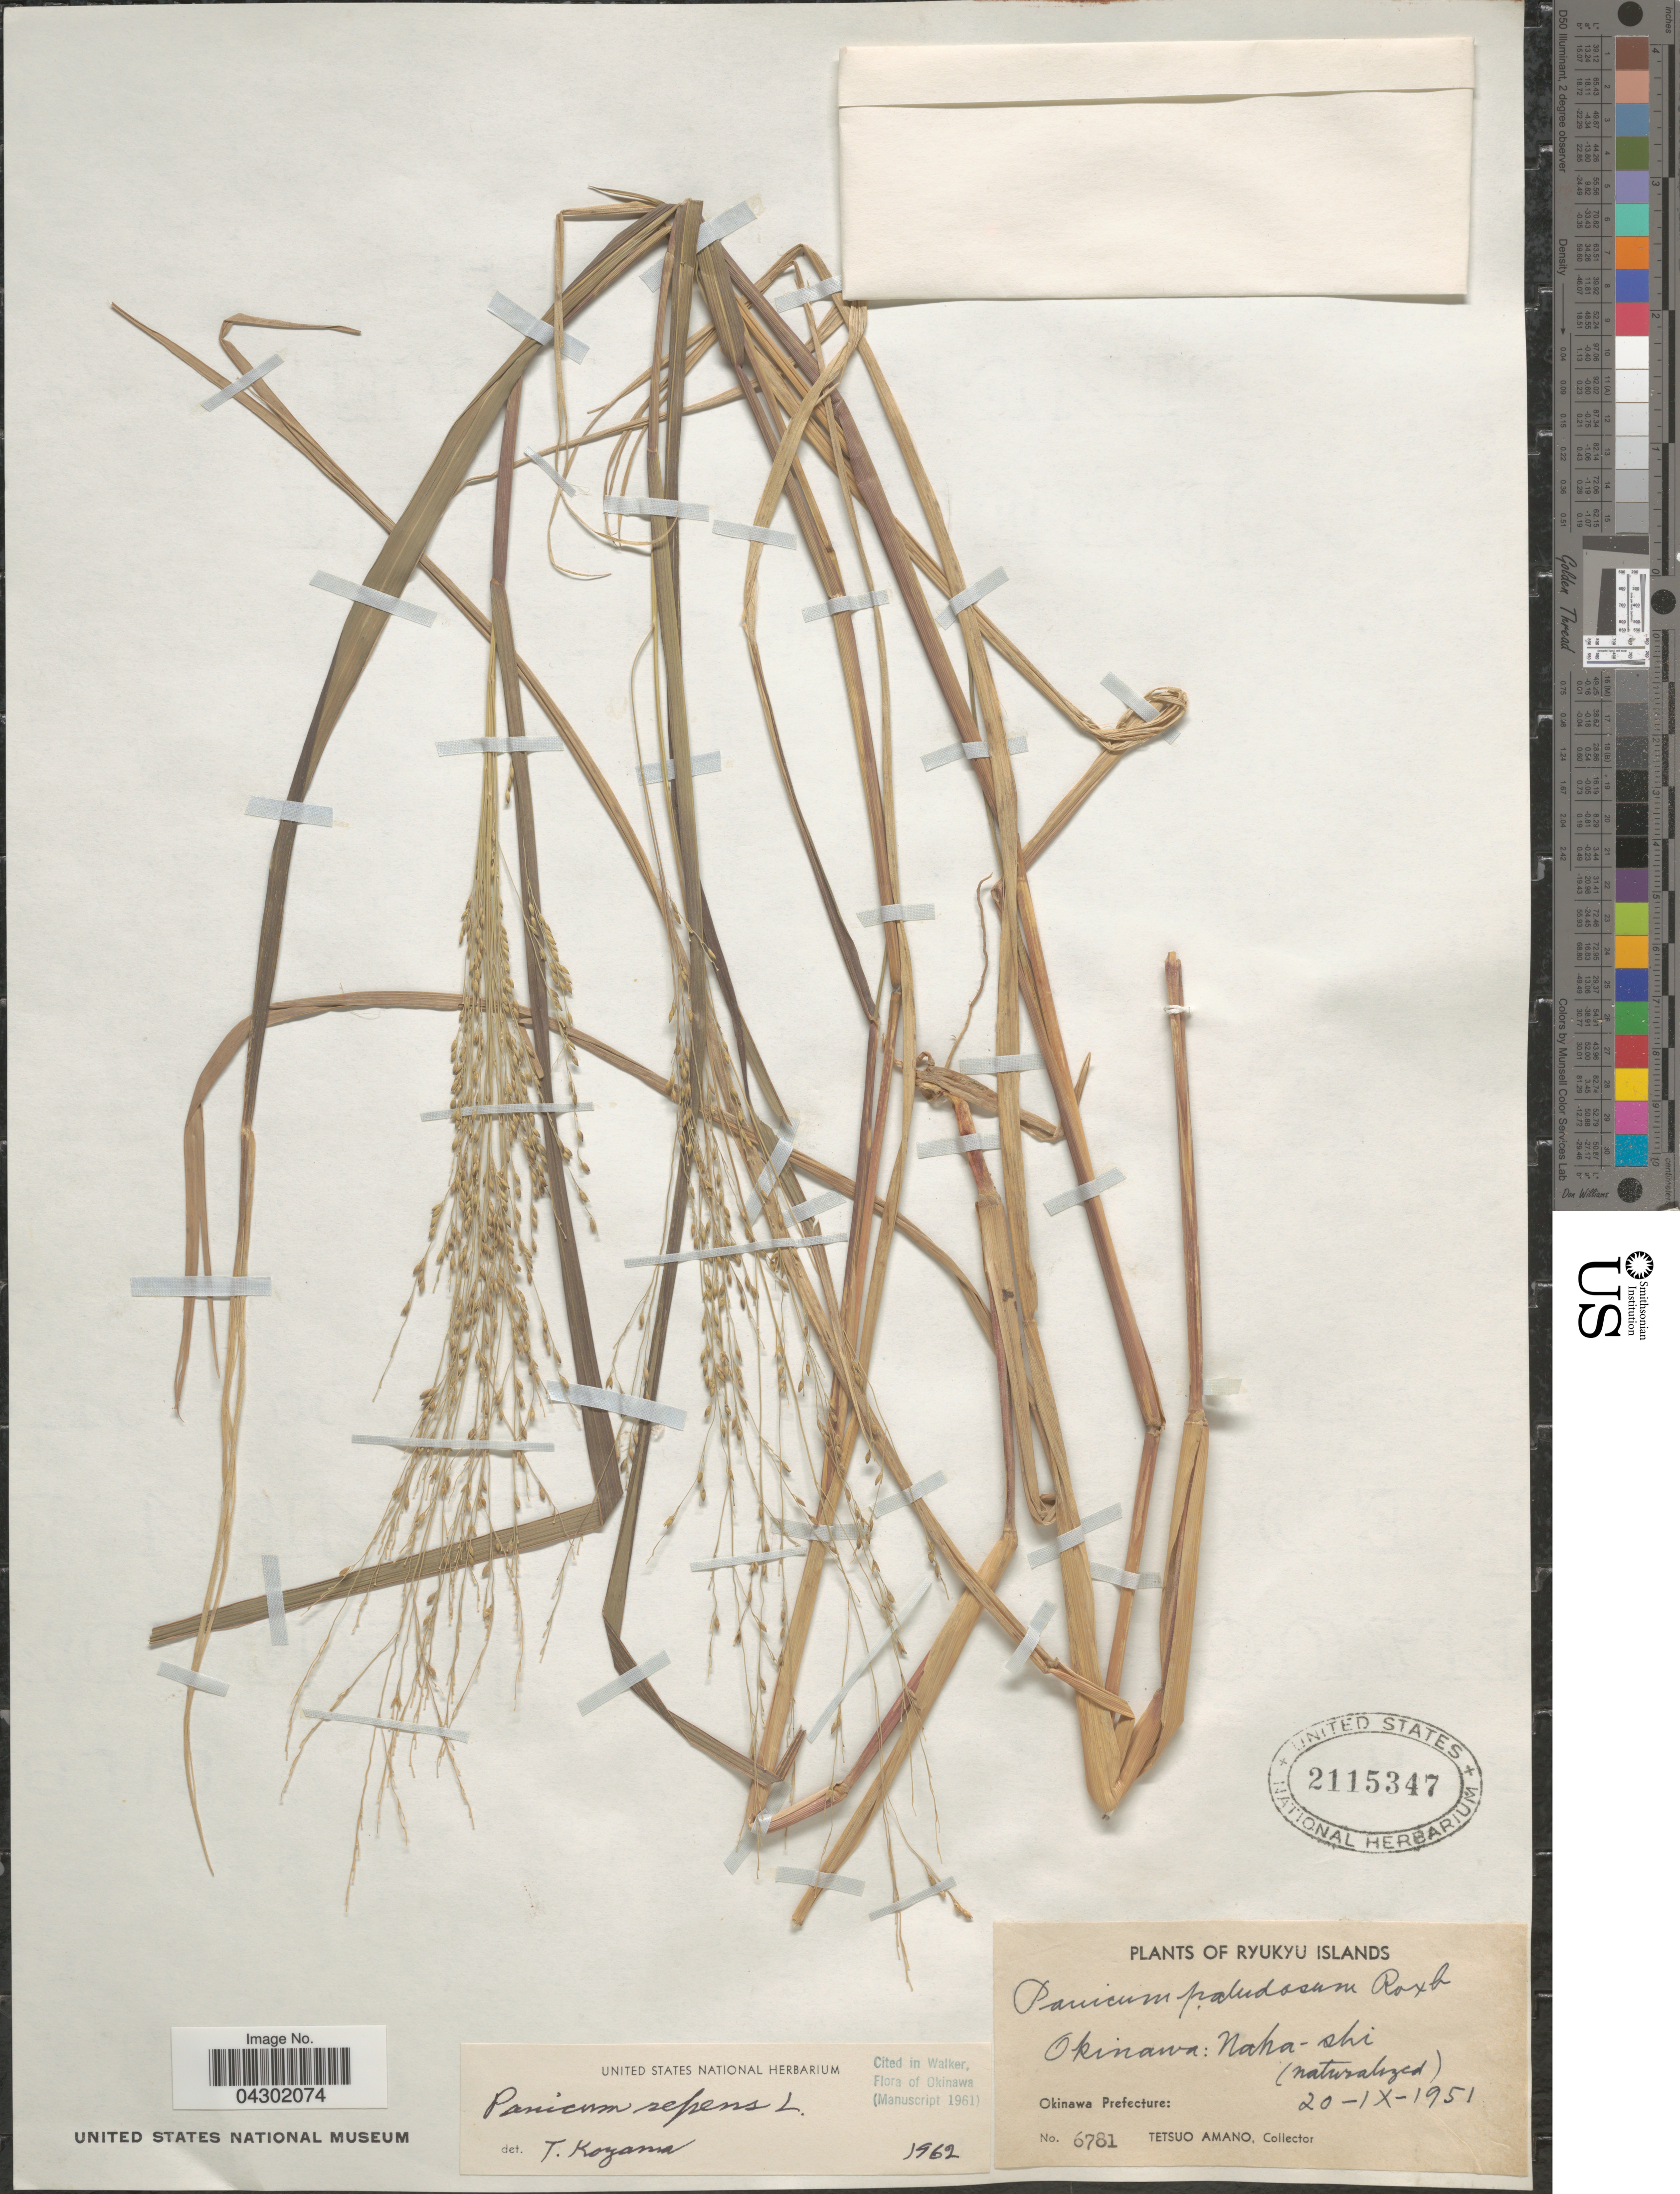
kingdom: Plantae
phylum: Tracheophyta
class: Liliopsida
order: Poales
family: Poaceae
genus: Panicum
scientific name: Panicum repens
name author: L.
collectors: T. Amano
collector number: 6781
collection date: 1951-09-20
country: Japan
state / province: Okinawa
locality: Ryukyu Islands. Okinawa: Naha-shi. Okinawa Prefecture.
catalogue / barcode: US 2115347